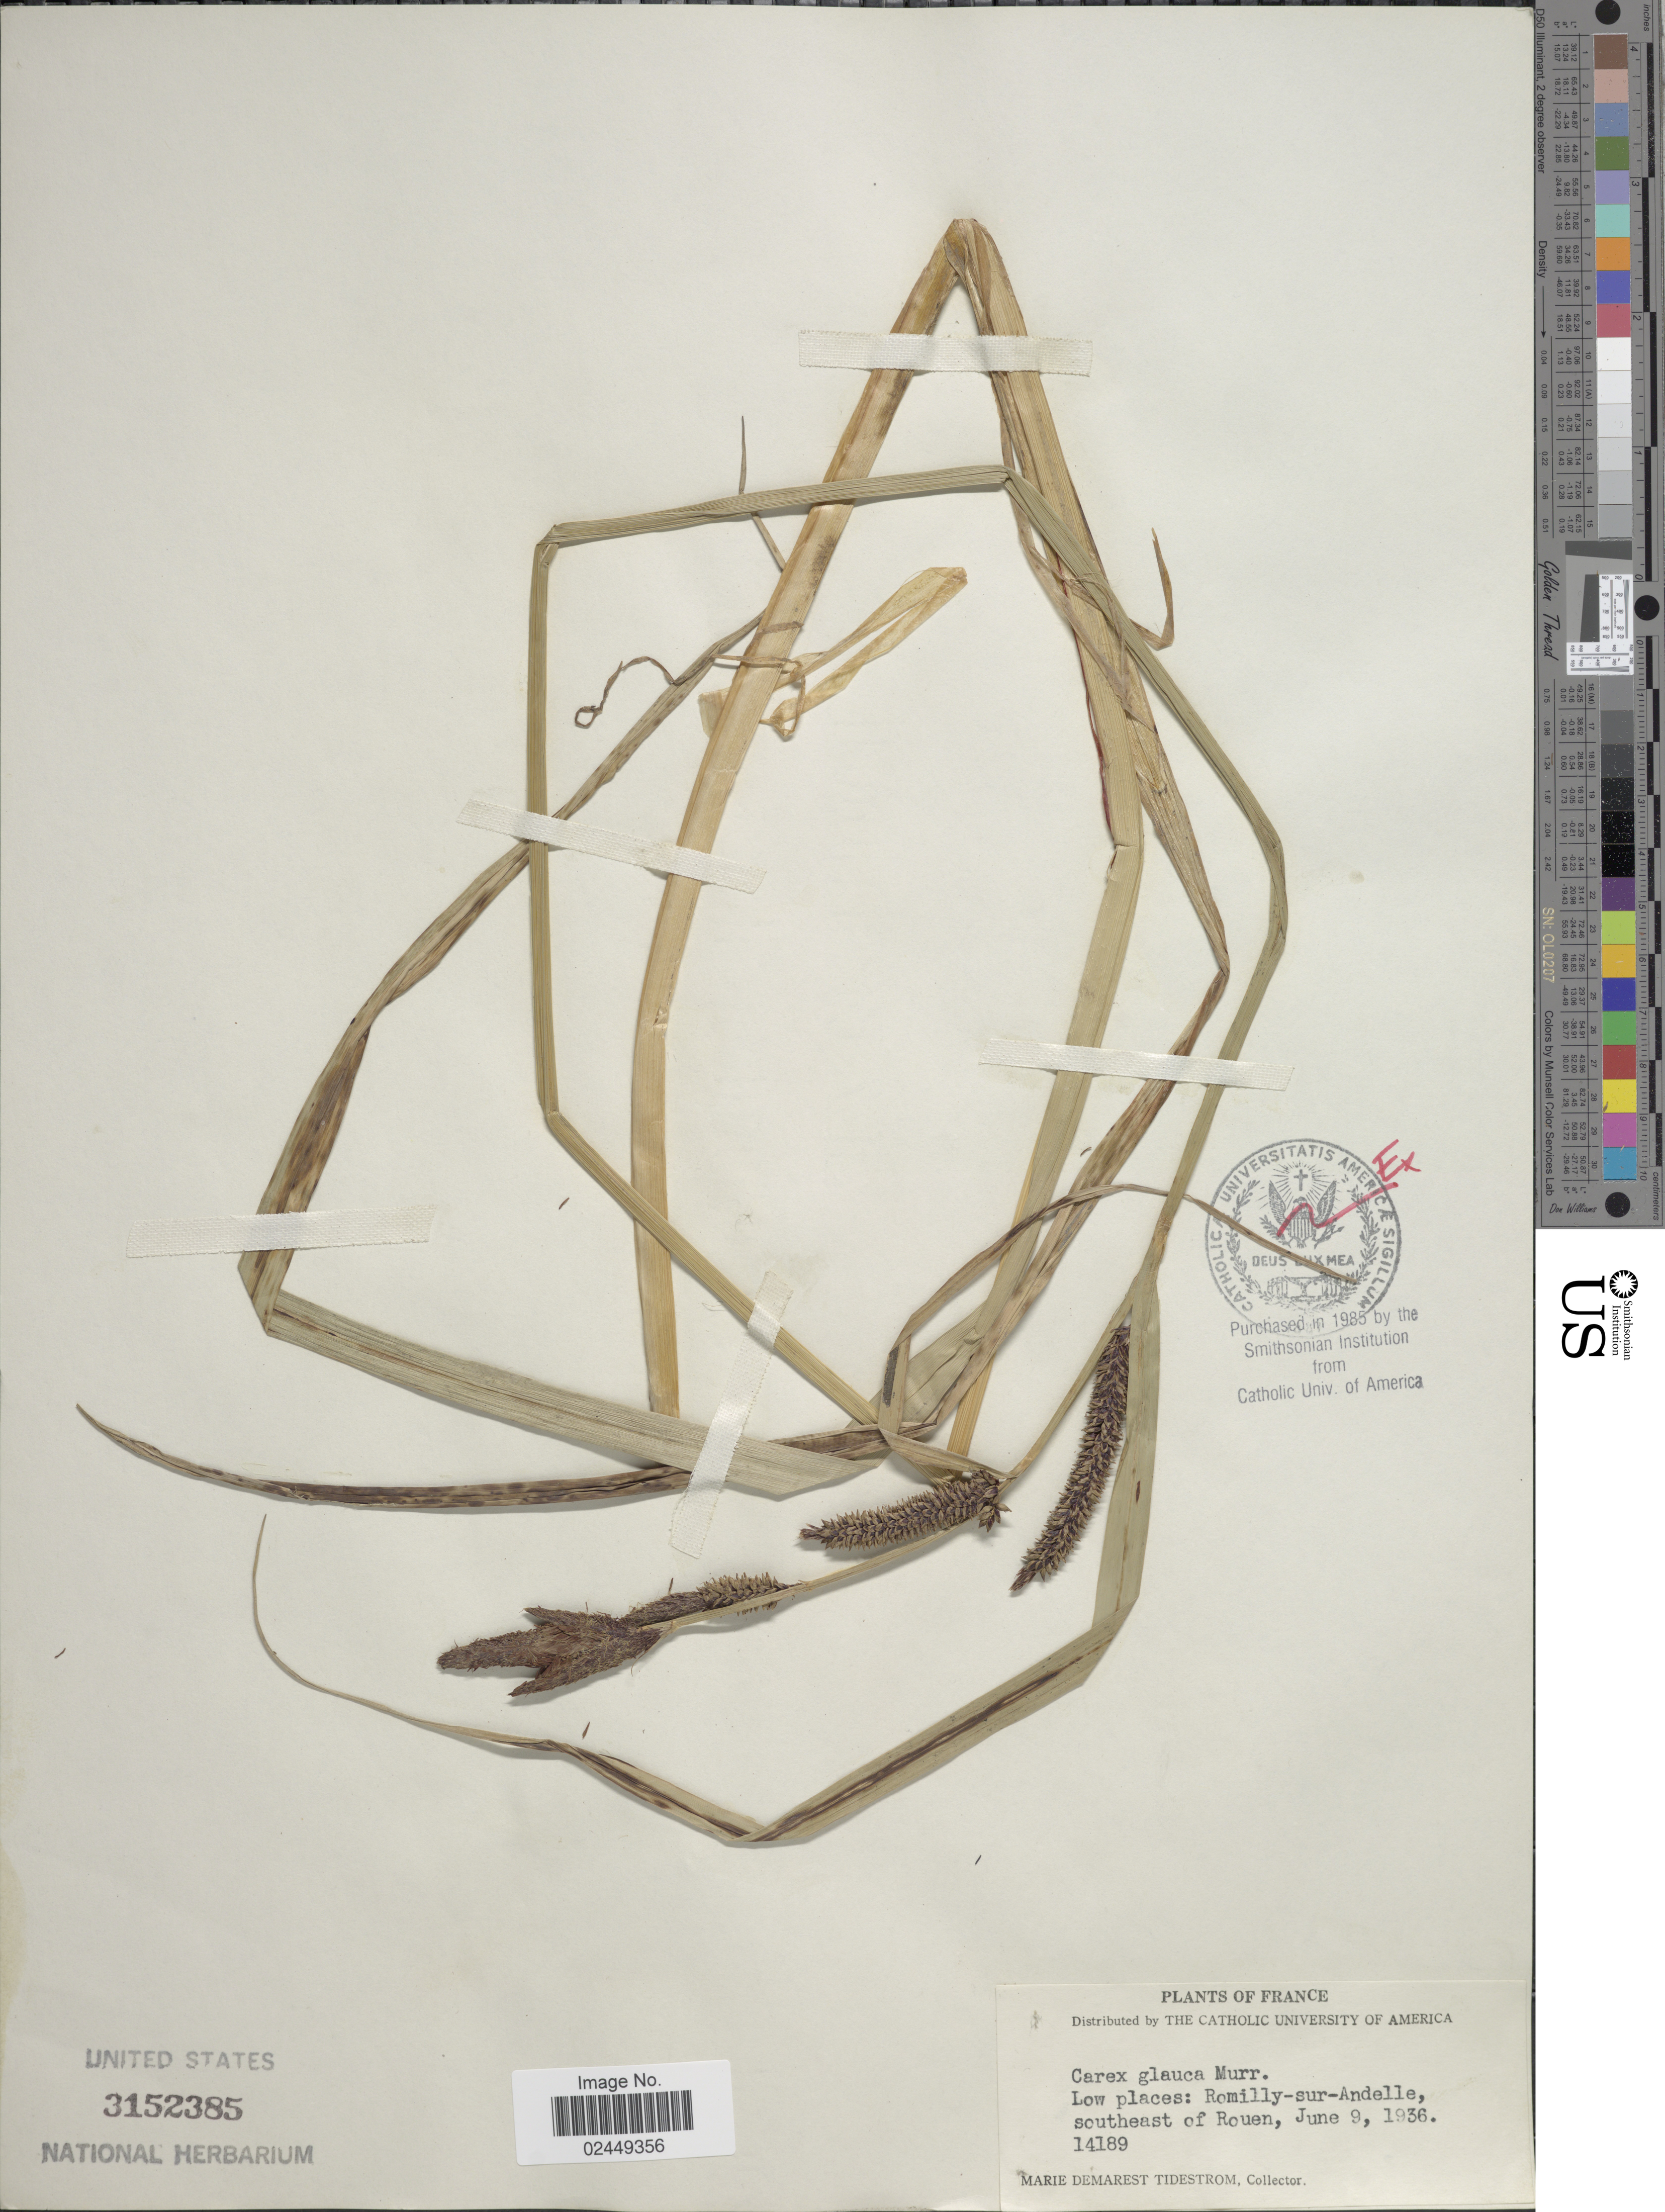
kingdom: Plantae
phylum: Tracheophyta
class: Liliopsida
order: Poales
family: Cyperaceae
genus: Carex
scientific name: Carex flacca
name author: Schreb.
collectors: M. Tidestrom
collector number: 14189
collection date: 1936-06-09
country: France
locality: Low places: Romilly-sur-Andelle, southeast of Rouen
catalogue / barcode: US 3152385